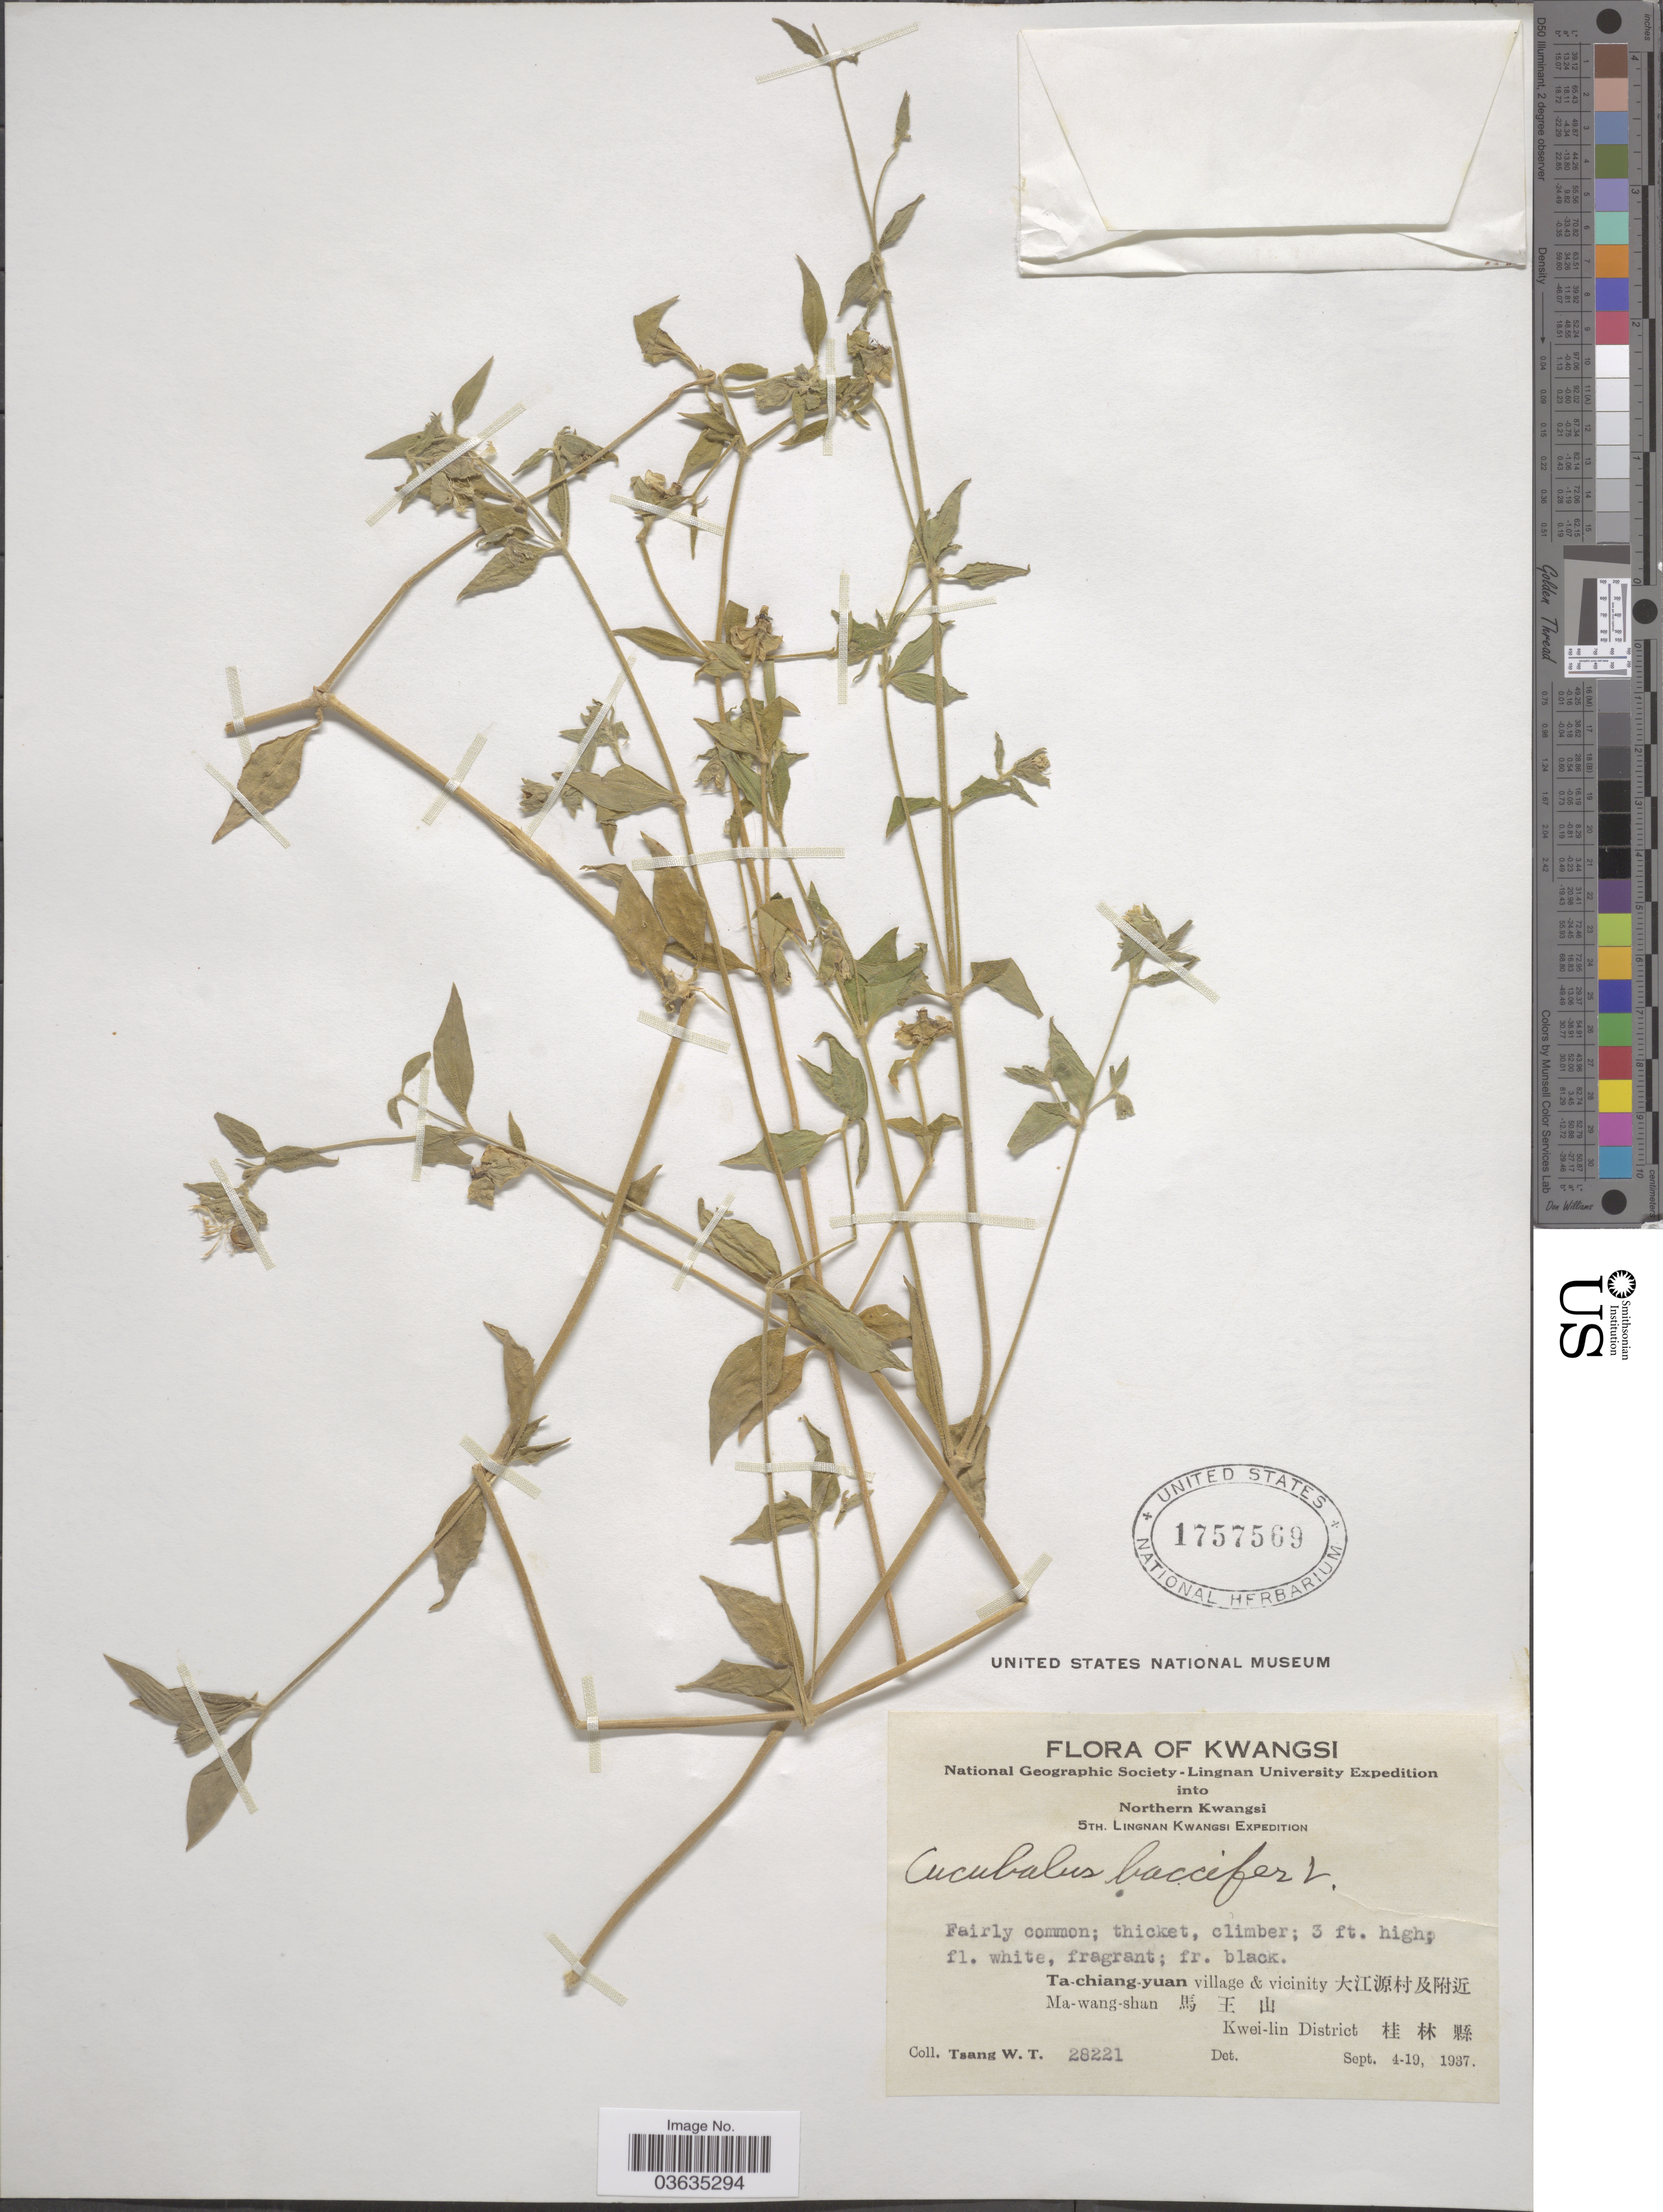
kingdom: Plantae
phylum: Tracheophyta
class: Magnoliopsida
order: Caryophyllales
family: Caryophyllaceae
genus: Silene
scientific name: Silene baccifera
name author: (L.) Durande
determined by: U.S. National Herbarium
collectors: W. T. Tsang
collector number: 28221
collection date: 1937-09-04/1937-09-19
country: China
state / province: Guangxi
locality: Ta-chiang-yuan village & vicinity Ma-wang-shan Kwei-lin District .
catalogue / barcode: US 1757569